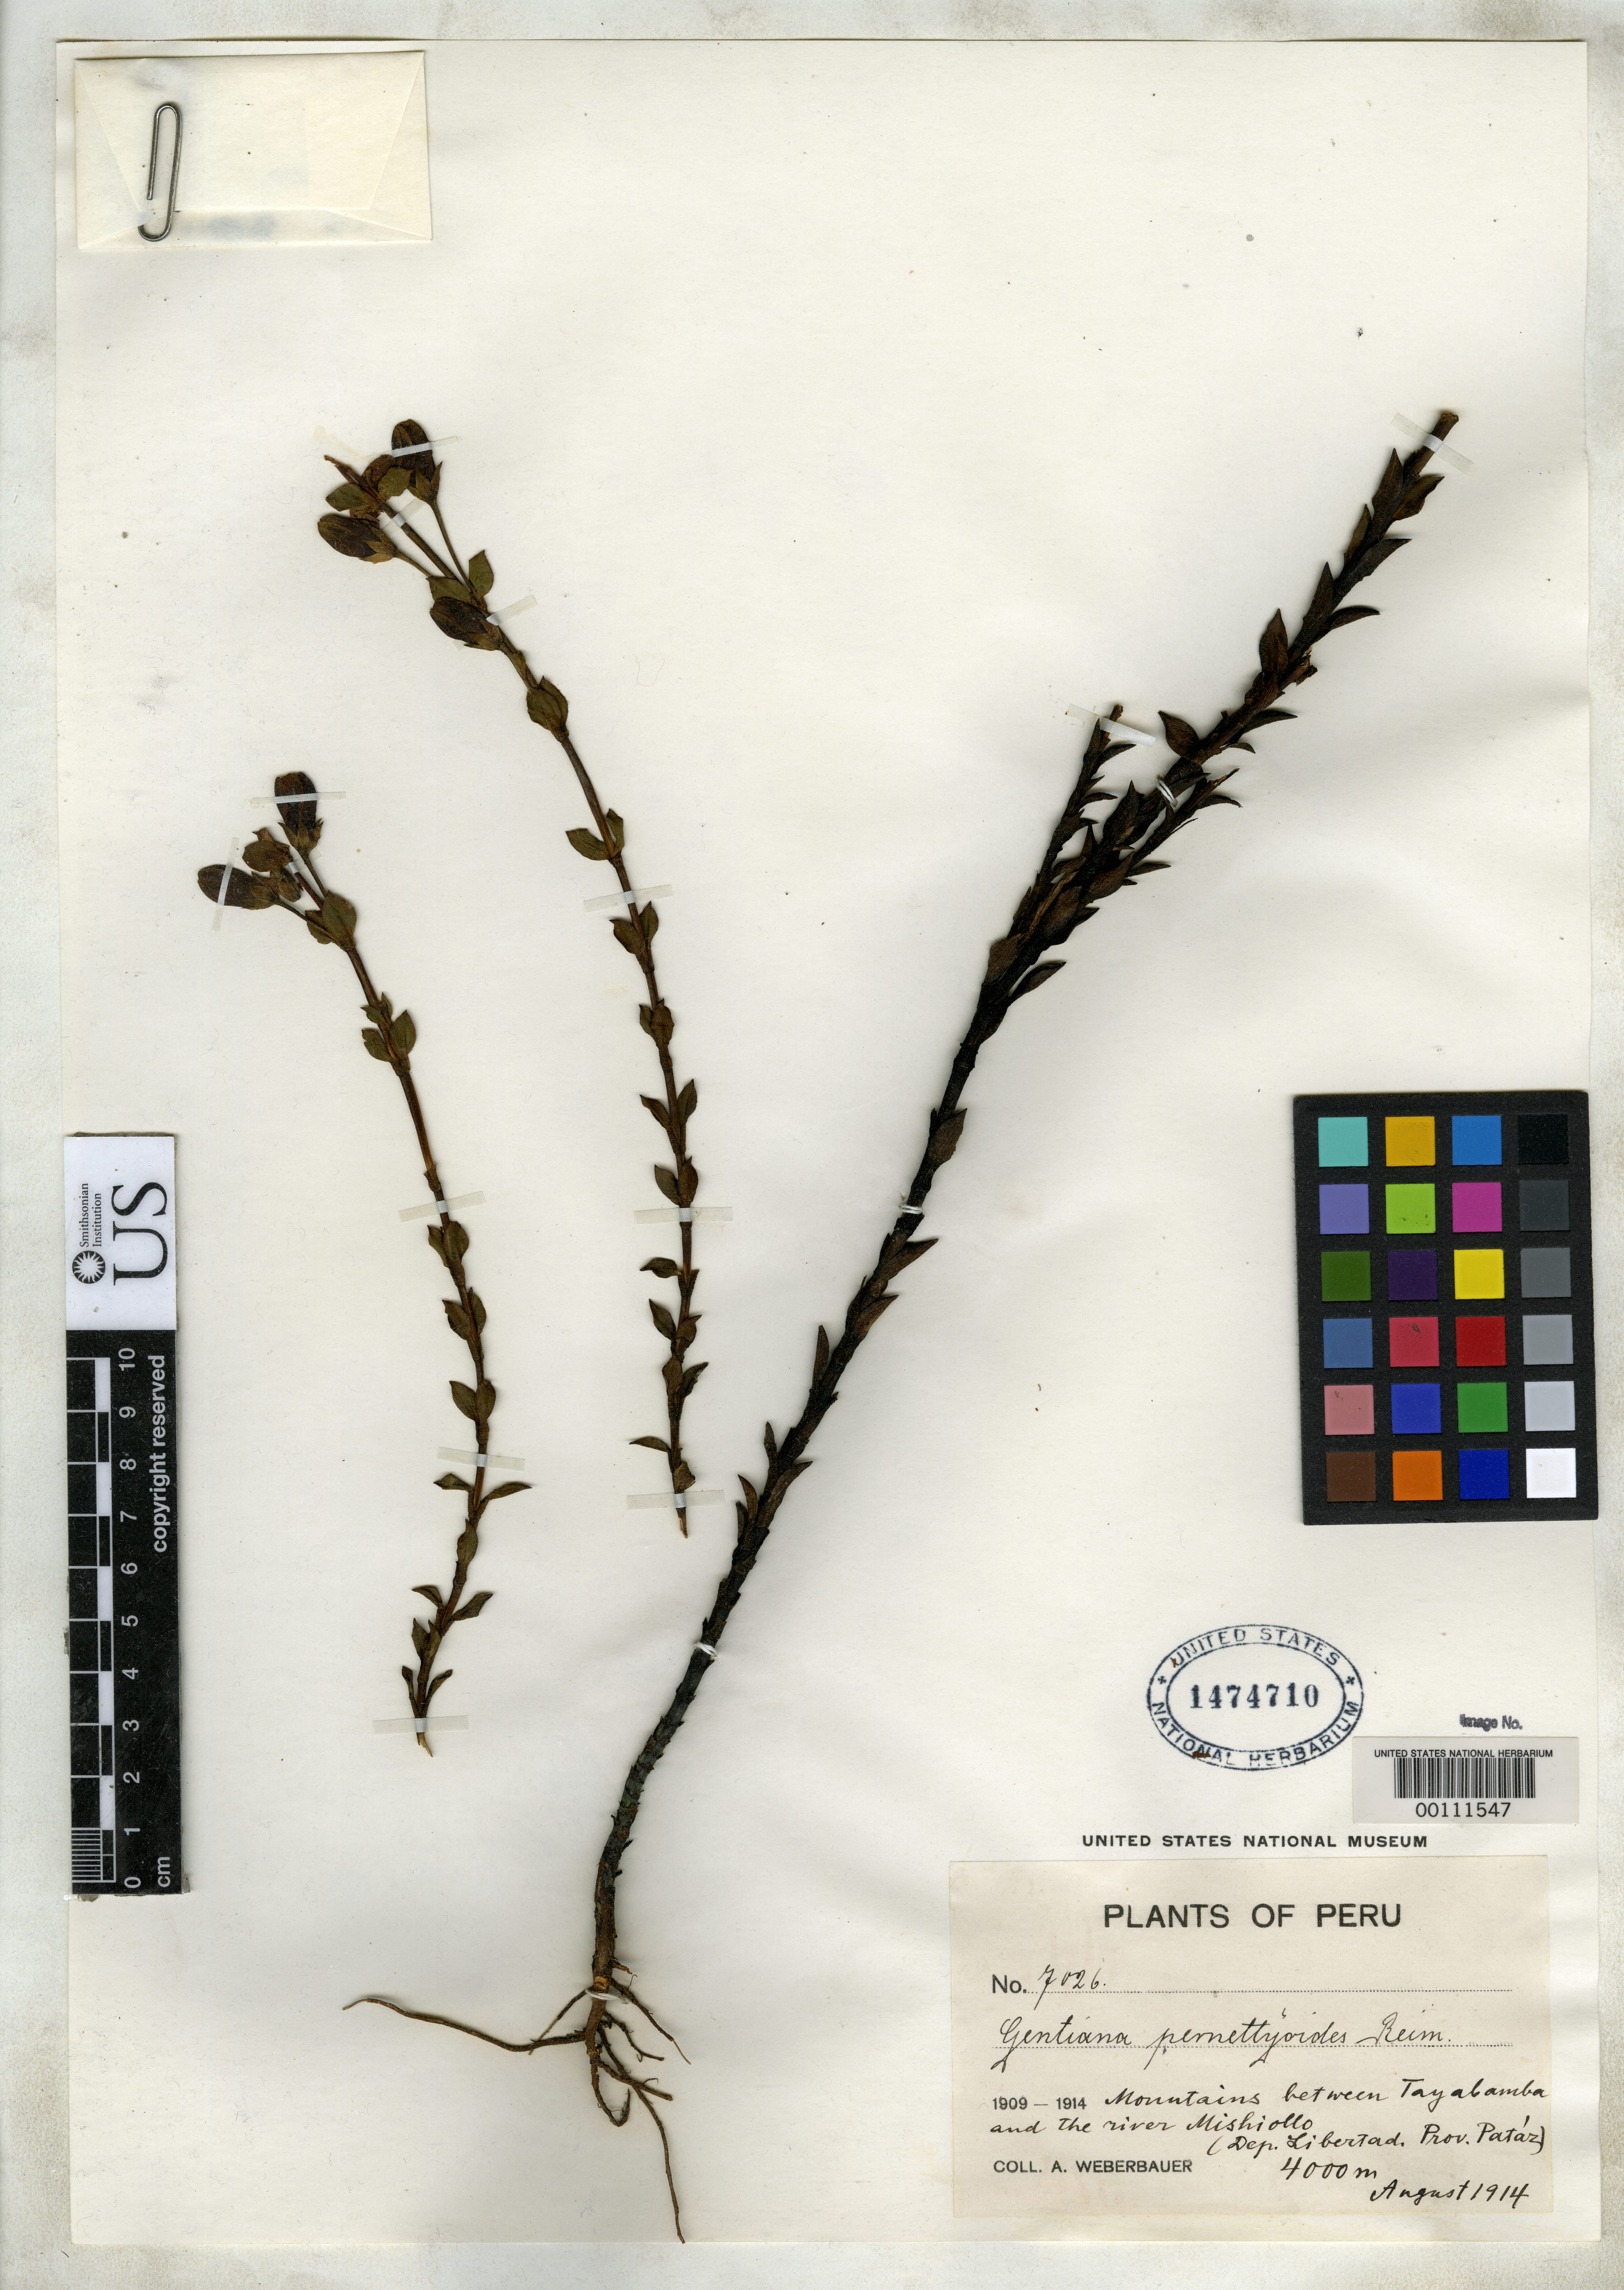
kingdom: Plantae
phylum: Tracheophyta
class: Magnoliopsida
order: Gentianales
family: Gentianaceae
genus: Gentiana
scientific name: Gentiana pernettyoides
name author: Reimers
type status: Isotype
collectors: A. Weberbauer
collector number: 7026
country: Peru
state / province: La Libertad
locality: Mts. between Tayabamba and River Mishiollo.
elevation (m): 4000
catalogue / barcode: US 1474710